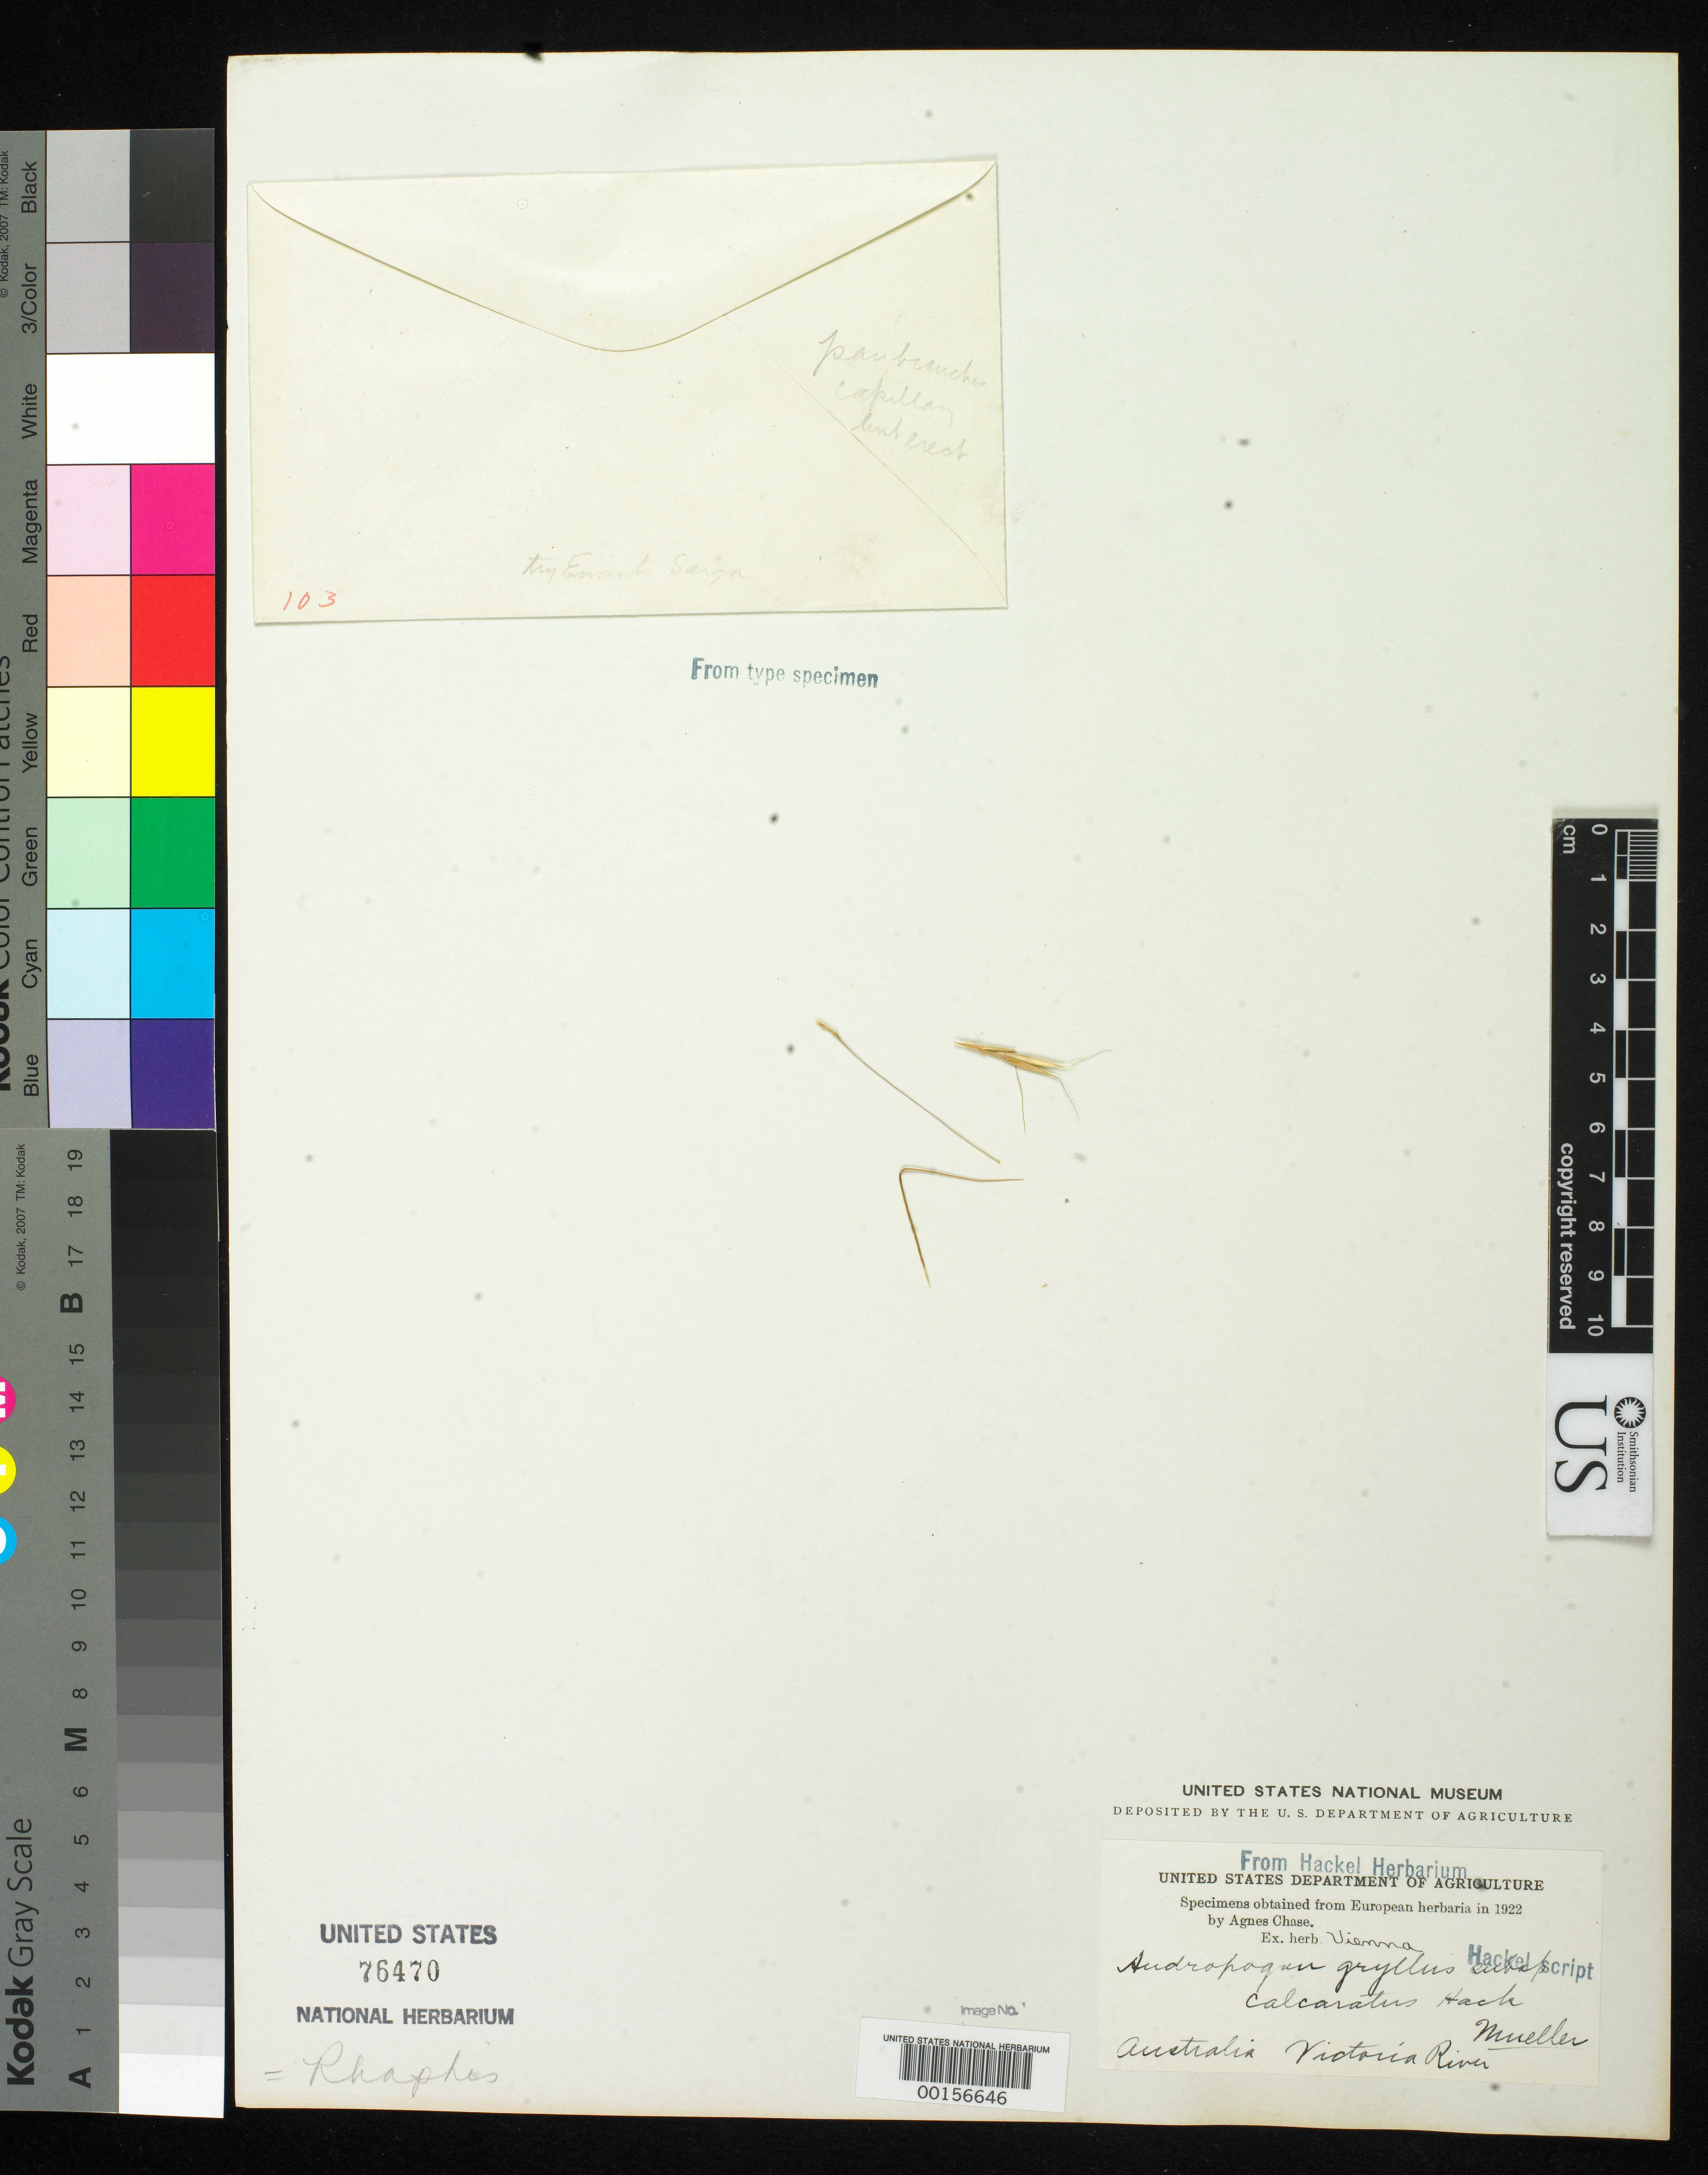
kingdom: Plantae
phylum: Tracheophyta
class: Liliopsida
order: Poales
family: Poaceae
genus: Andropogon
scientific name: Andropogon gryllus subsp. calcaratus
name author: Hack. in A. DC.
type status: Type Fragment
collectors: F. Mueller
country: Australia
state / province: Northern Territory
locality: Victoria River.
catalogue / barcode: US 76470